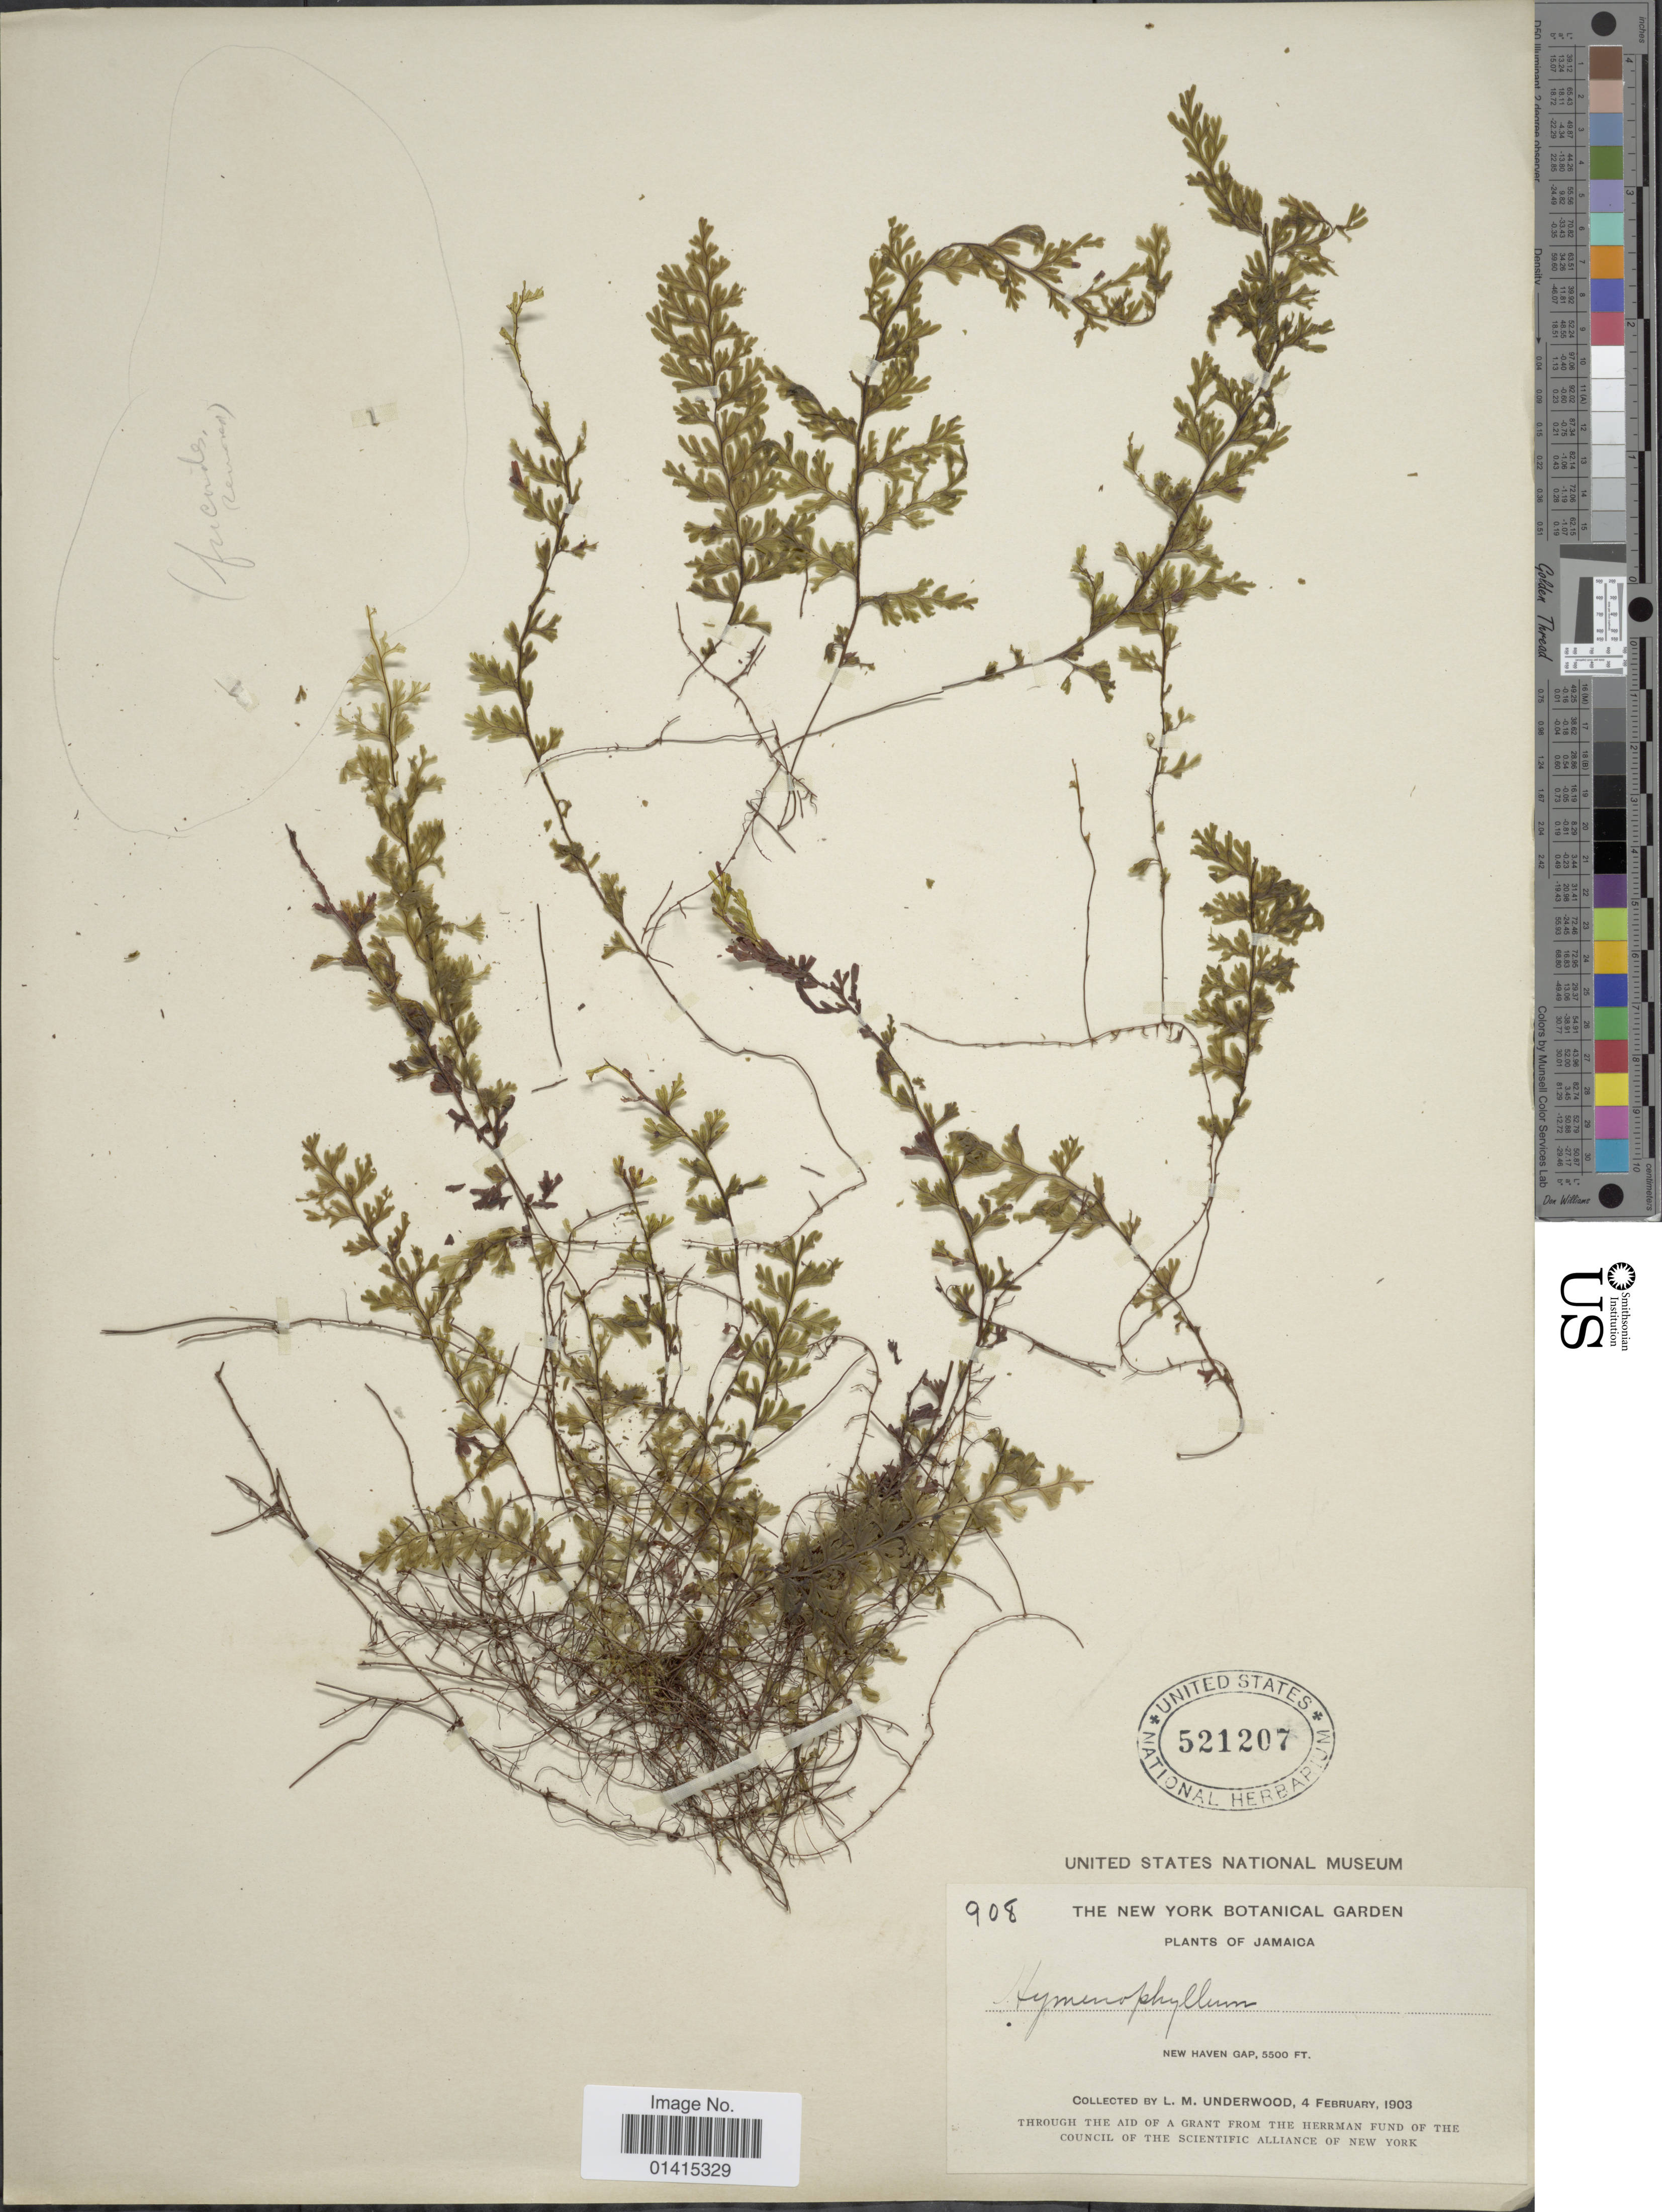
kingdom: Plantae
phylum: Tracheophyta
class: Polypodiopsida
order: Hymenophyllales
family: Hymenophyllaceae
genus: Hymenophyllum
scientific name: Hymenophyllum polyanthos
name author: (Sw.) Sw.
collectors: L. M. Underwood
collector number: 908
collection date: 1903-02-04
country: Jamaica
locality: New Haven Gap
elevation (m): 1676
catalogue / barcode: US 521207